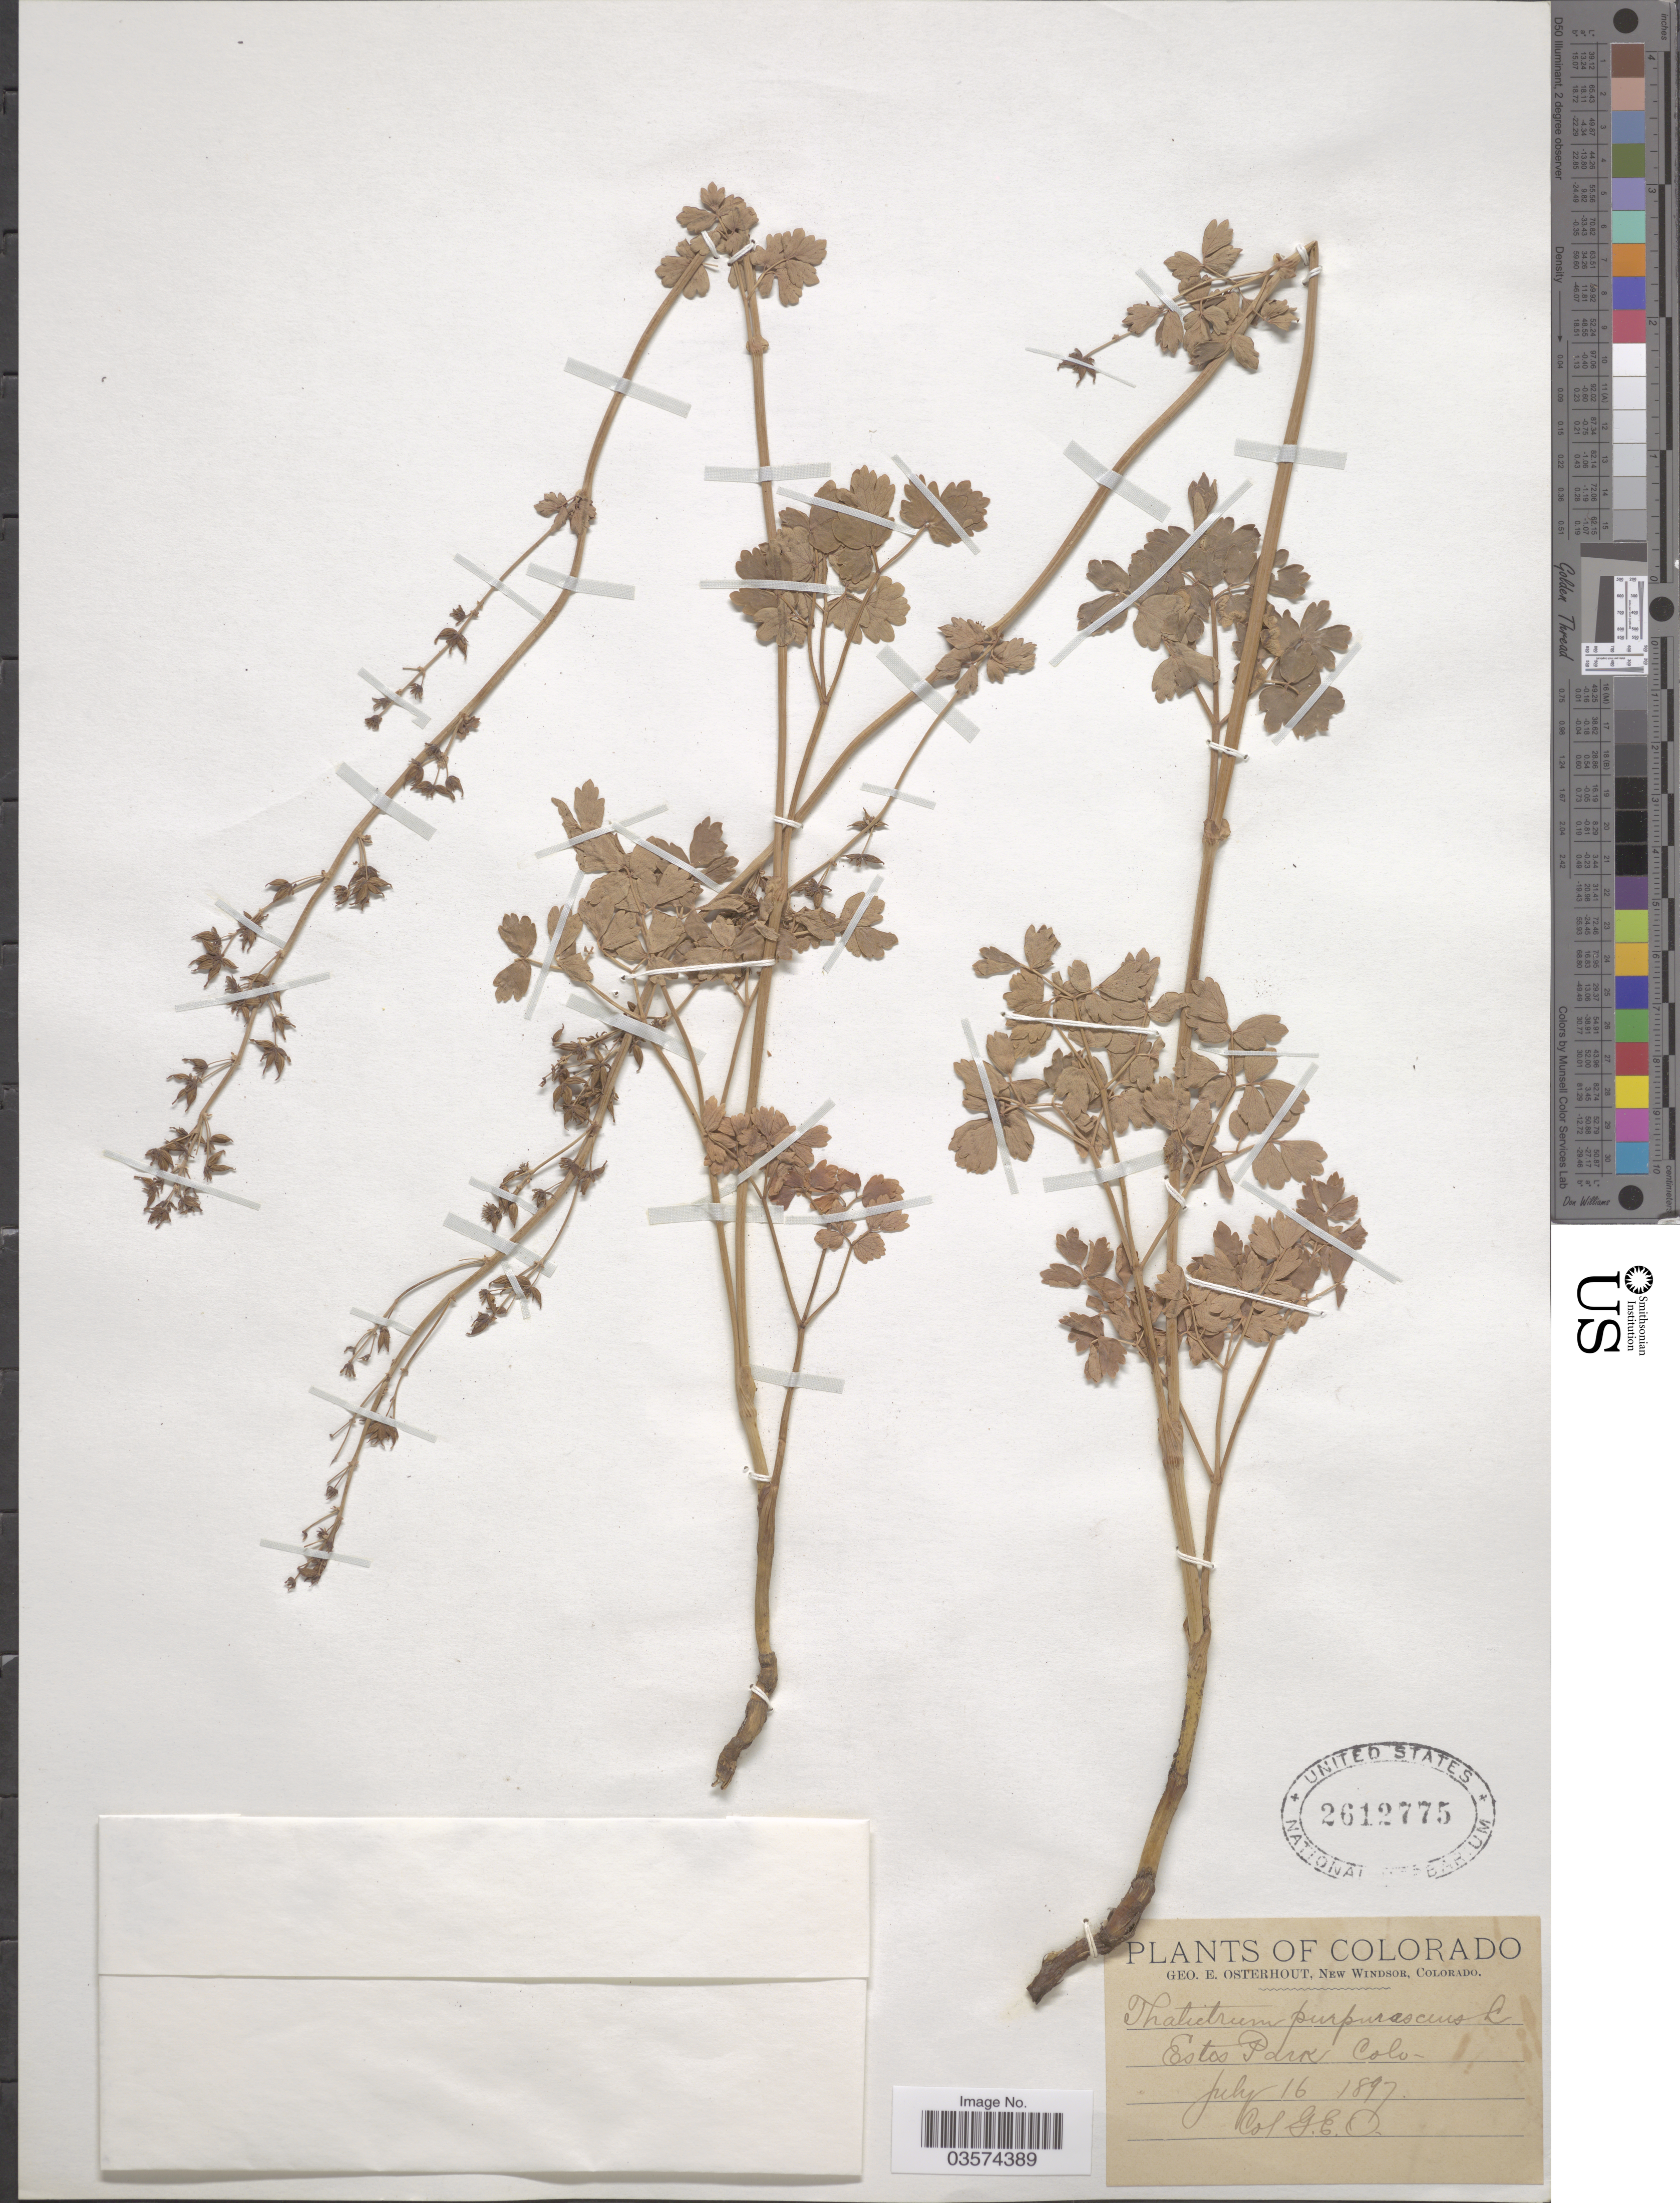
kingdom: Plantae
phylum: Tracheophyta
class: Magnoliopsida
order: Ranunculales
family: Ranunculaceae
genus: Thalictrum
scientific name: Thalictrum purpurascens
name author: L.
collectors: G. Osterhout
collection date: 1897-07-16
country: United States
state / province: Colorado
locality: Estes Park.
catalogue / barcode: US 2612775